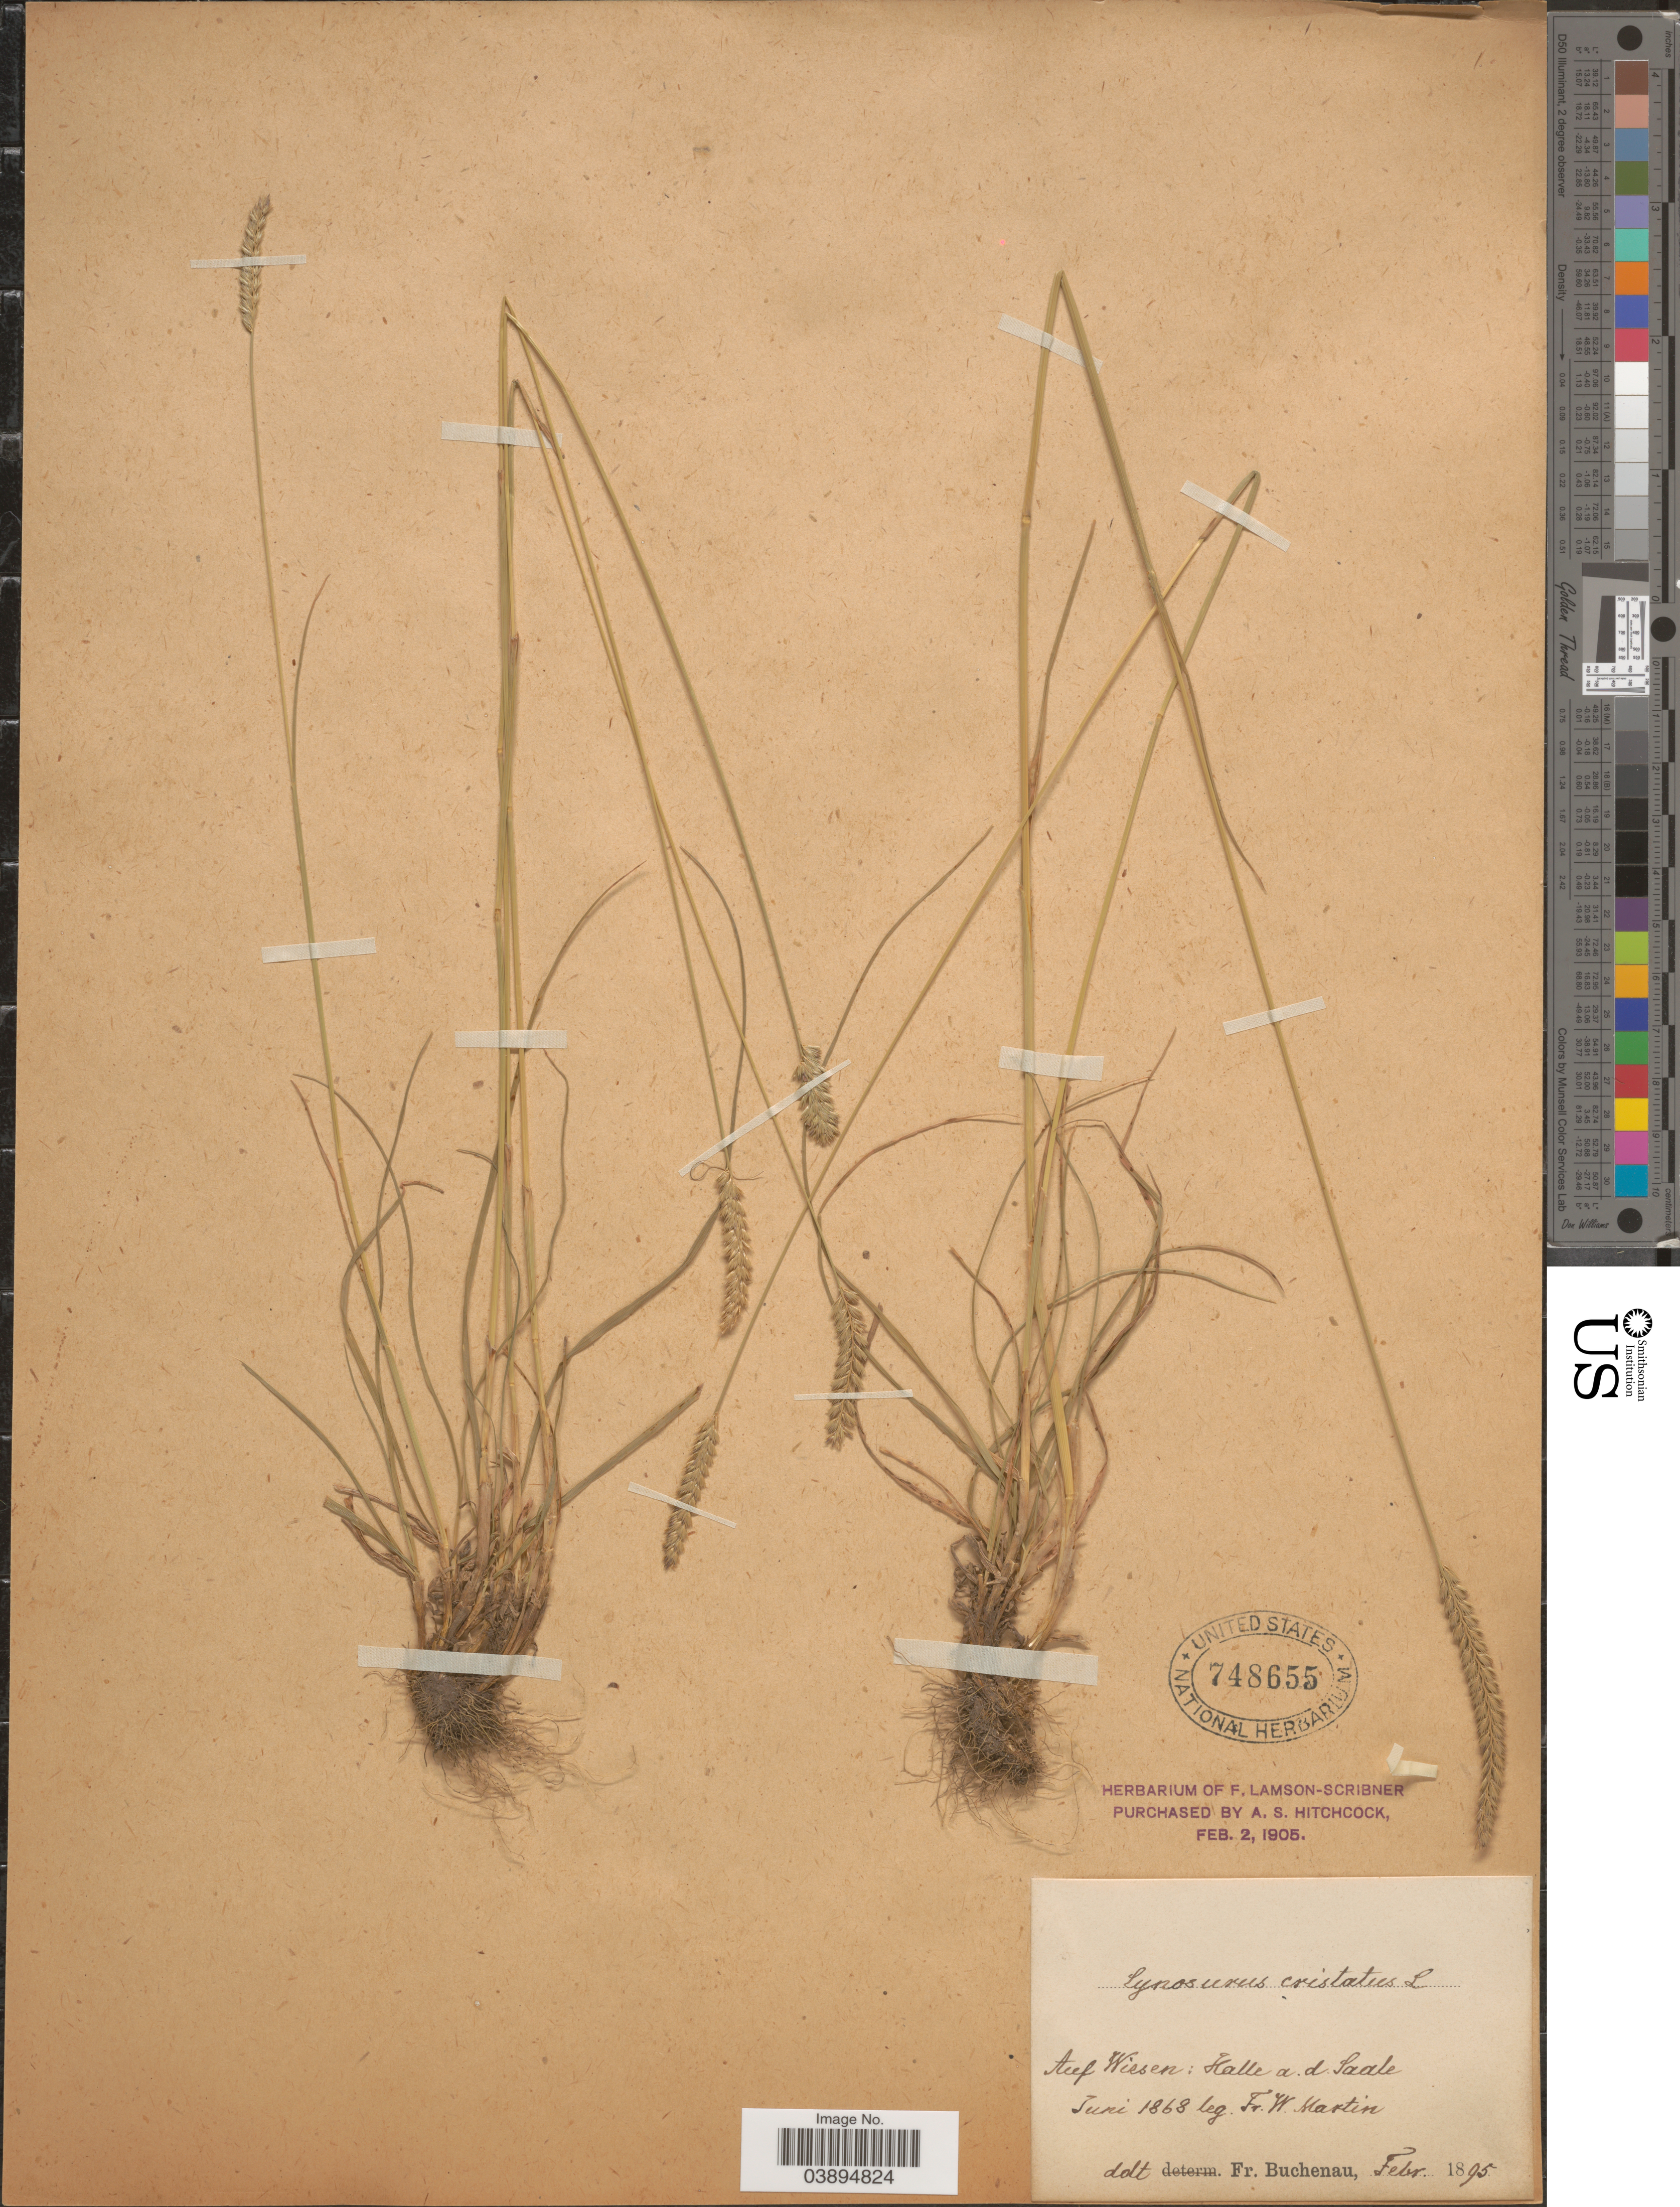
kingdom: Plantae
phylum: Tracheophyta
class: Liliopsida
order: Poales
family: Poaceae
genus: Cynosurus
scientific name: Cynosurus cristatus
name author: L.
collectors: F. Martin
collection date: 1868-06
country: Germany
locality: Auf Wiesen: Halle a. d. Saale.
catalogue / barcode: US 748655